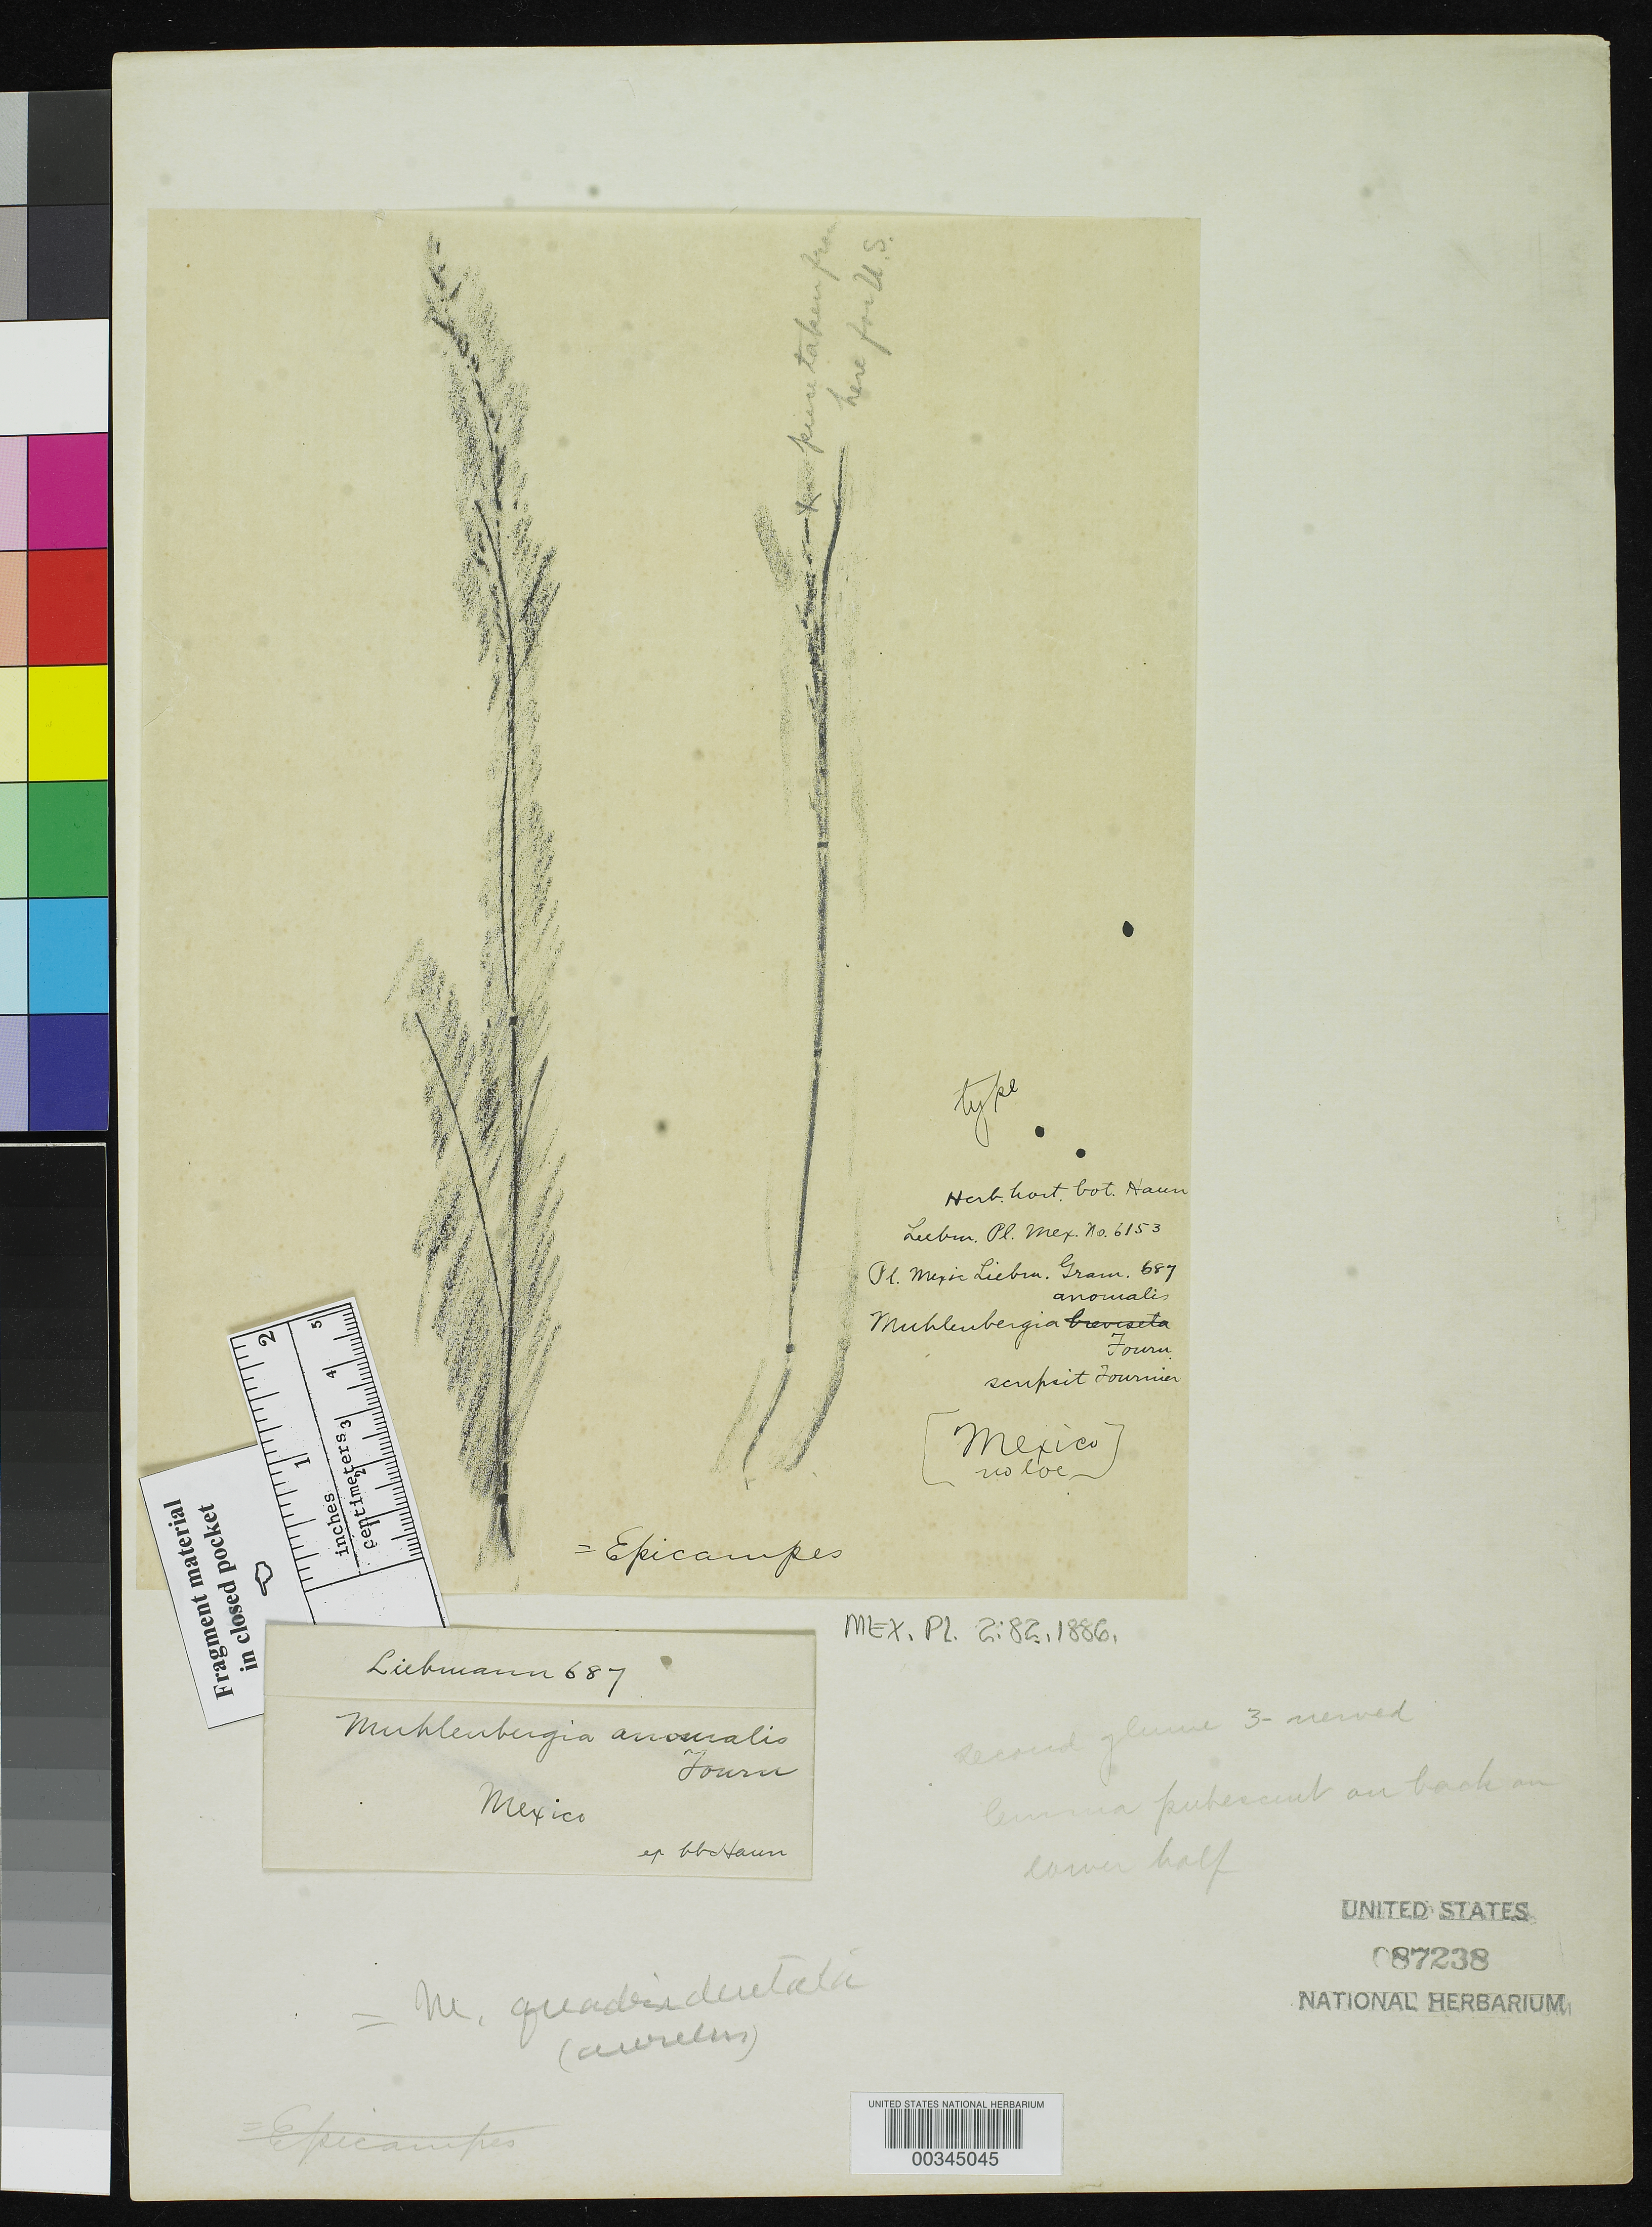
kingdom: Plantae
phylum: Tracheophyta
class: Liliopsida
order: Poales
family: Poaceae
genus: Muhlenbergia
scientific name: Muhlenbergia anomala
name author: E. Fourn.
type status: Type Fragment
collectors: F. M. Liebmann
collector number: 687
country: Mexico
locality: E of Monserrat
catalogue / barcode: US 87238